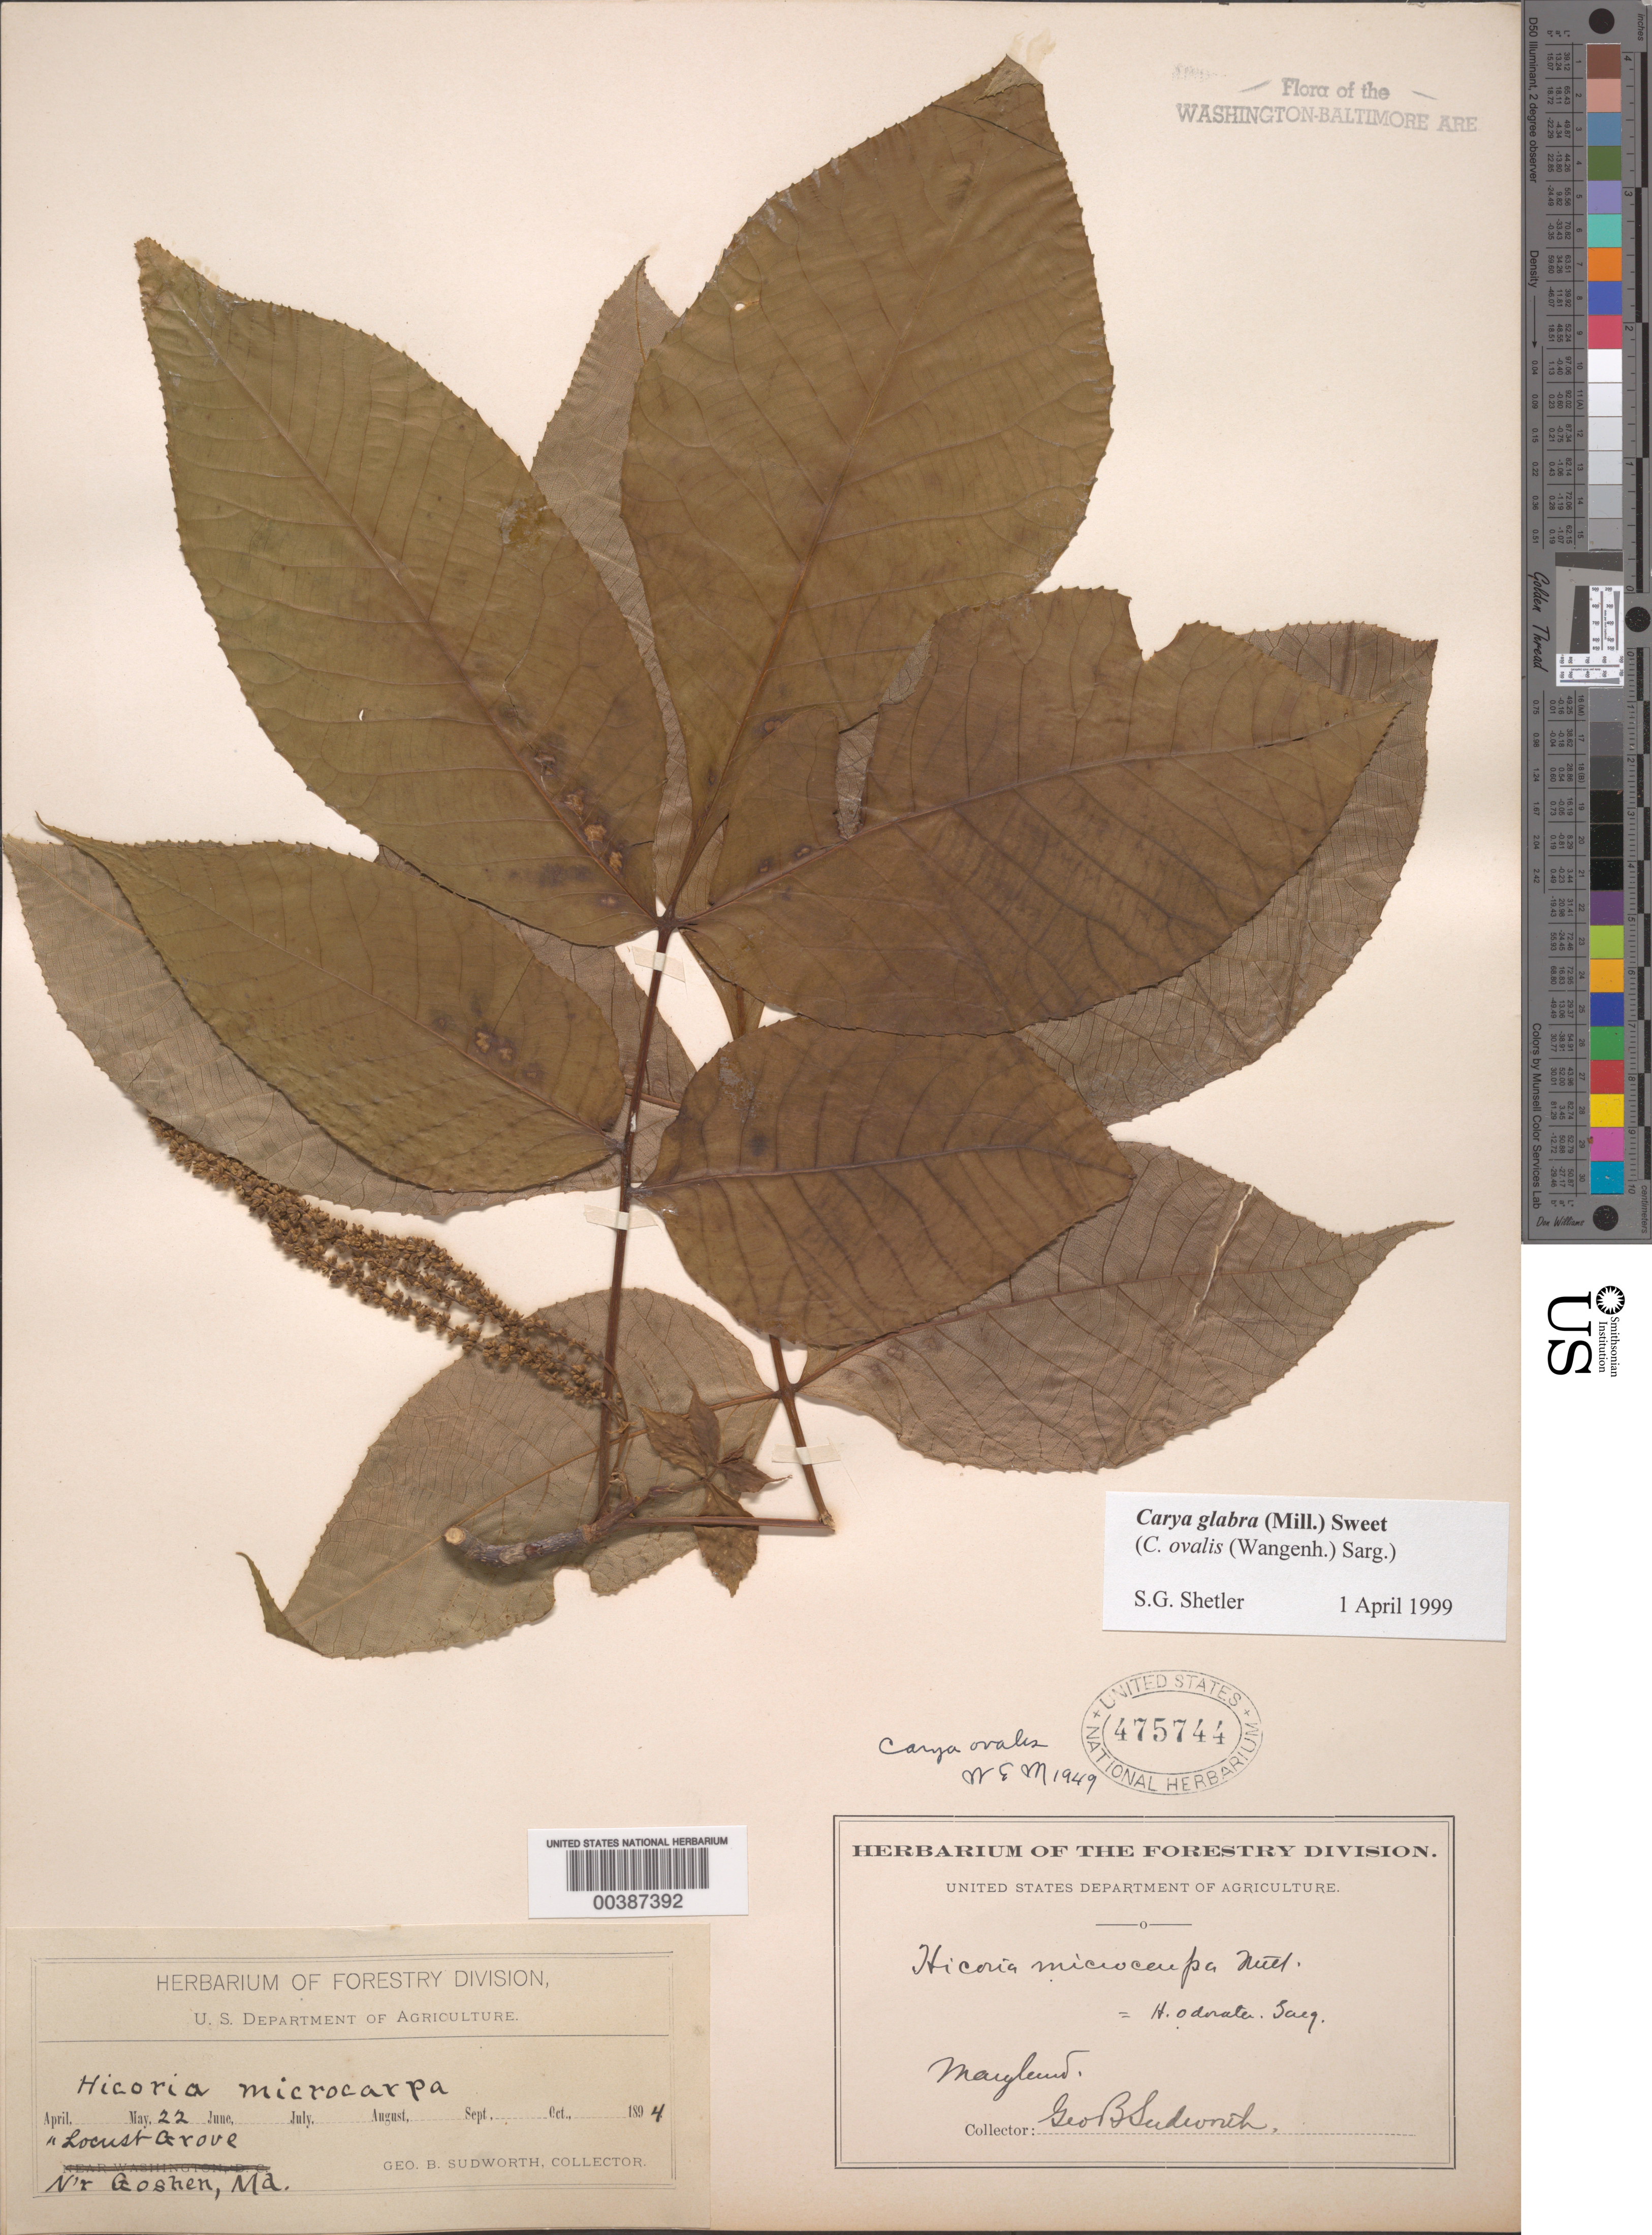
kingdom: Plantae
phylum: Tracheophyta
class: Magnoliopsida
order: Fagales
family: Juglandaceae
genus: Carya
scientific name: Carya glabra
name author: (Mill.) Sweet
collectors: G. B. Sudworth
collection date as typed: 22 May 1894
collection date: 1894-05-22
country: United States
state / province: Maryland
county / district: Montgomery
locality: Locust Grove near Goshen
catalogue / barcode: US 475744